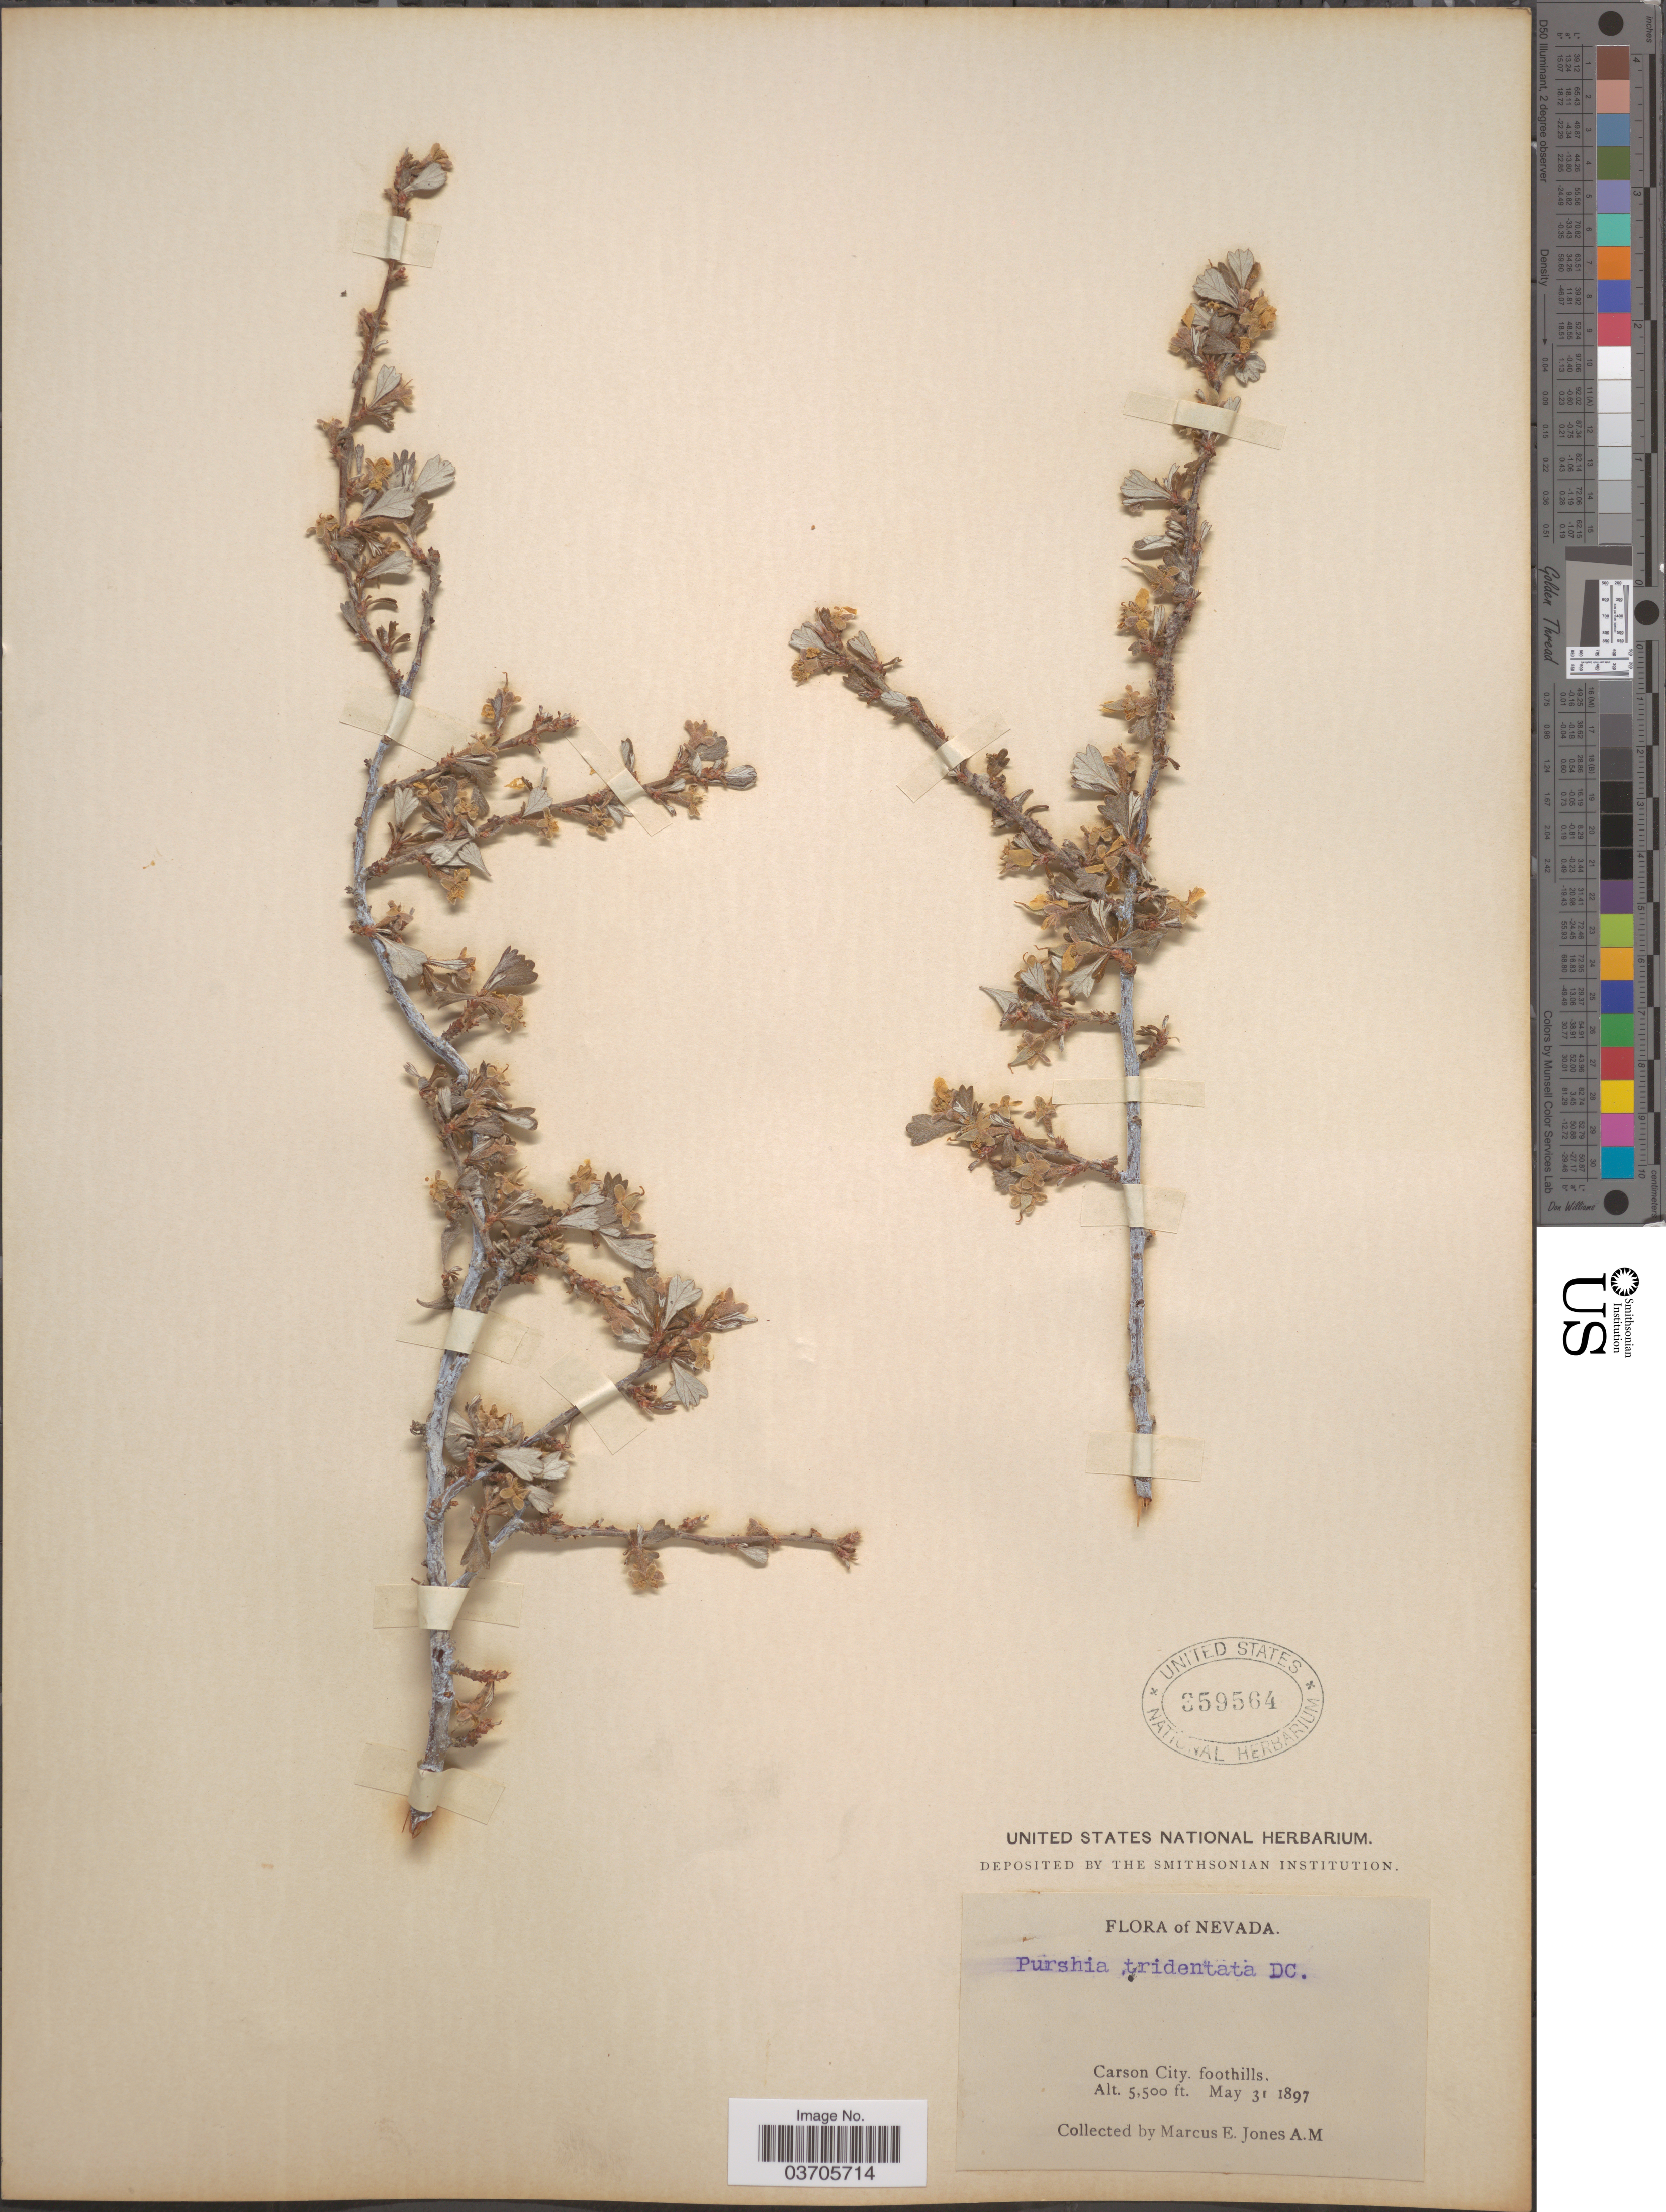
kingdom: Plantae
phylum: Tracheophyta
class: Magnoliopsida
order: Rosales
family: Rosaceae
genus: Purshia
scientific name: Purshia tridentata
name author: (Pursh) DC.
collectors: M. E. Jones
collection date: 1897-05-31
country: United States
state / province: Nevada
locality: Carson City.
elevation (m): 1676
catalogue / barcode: US 359564